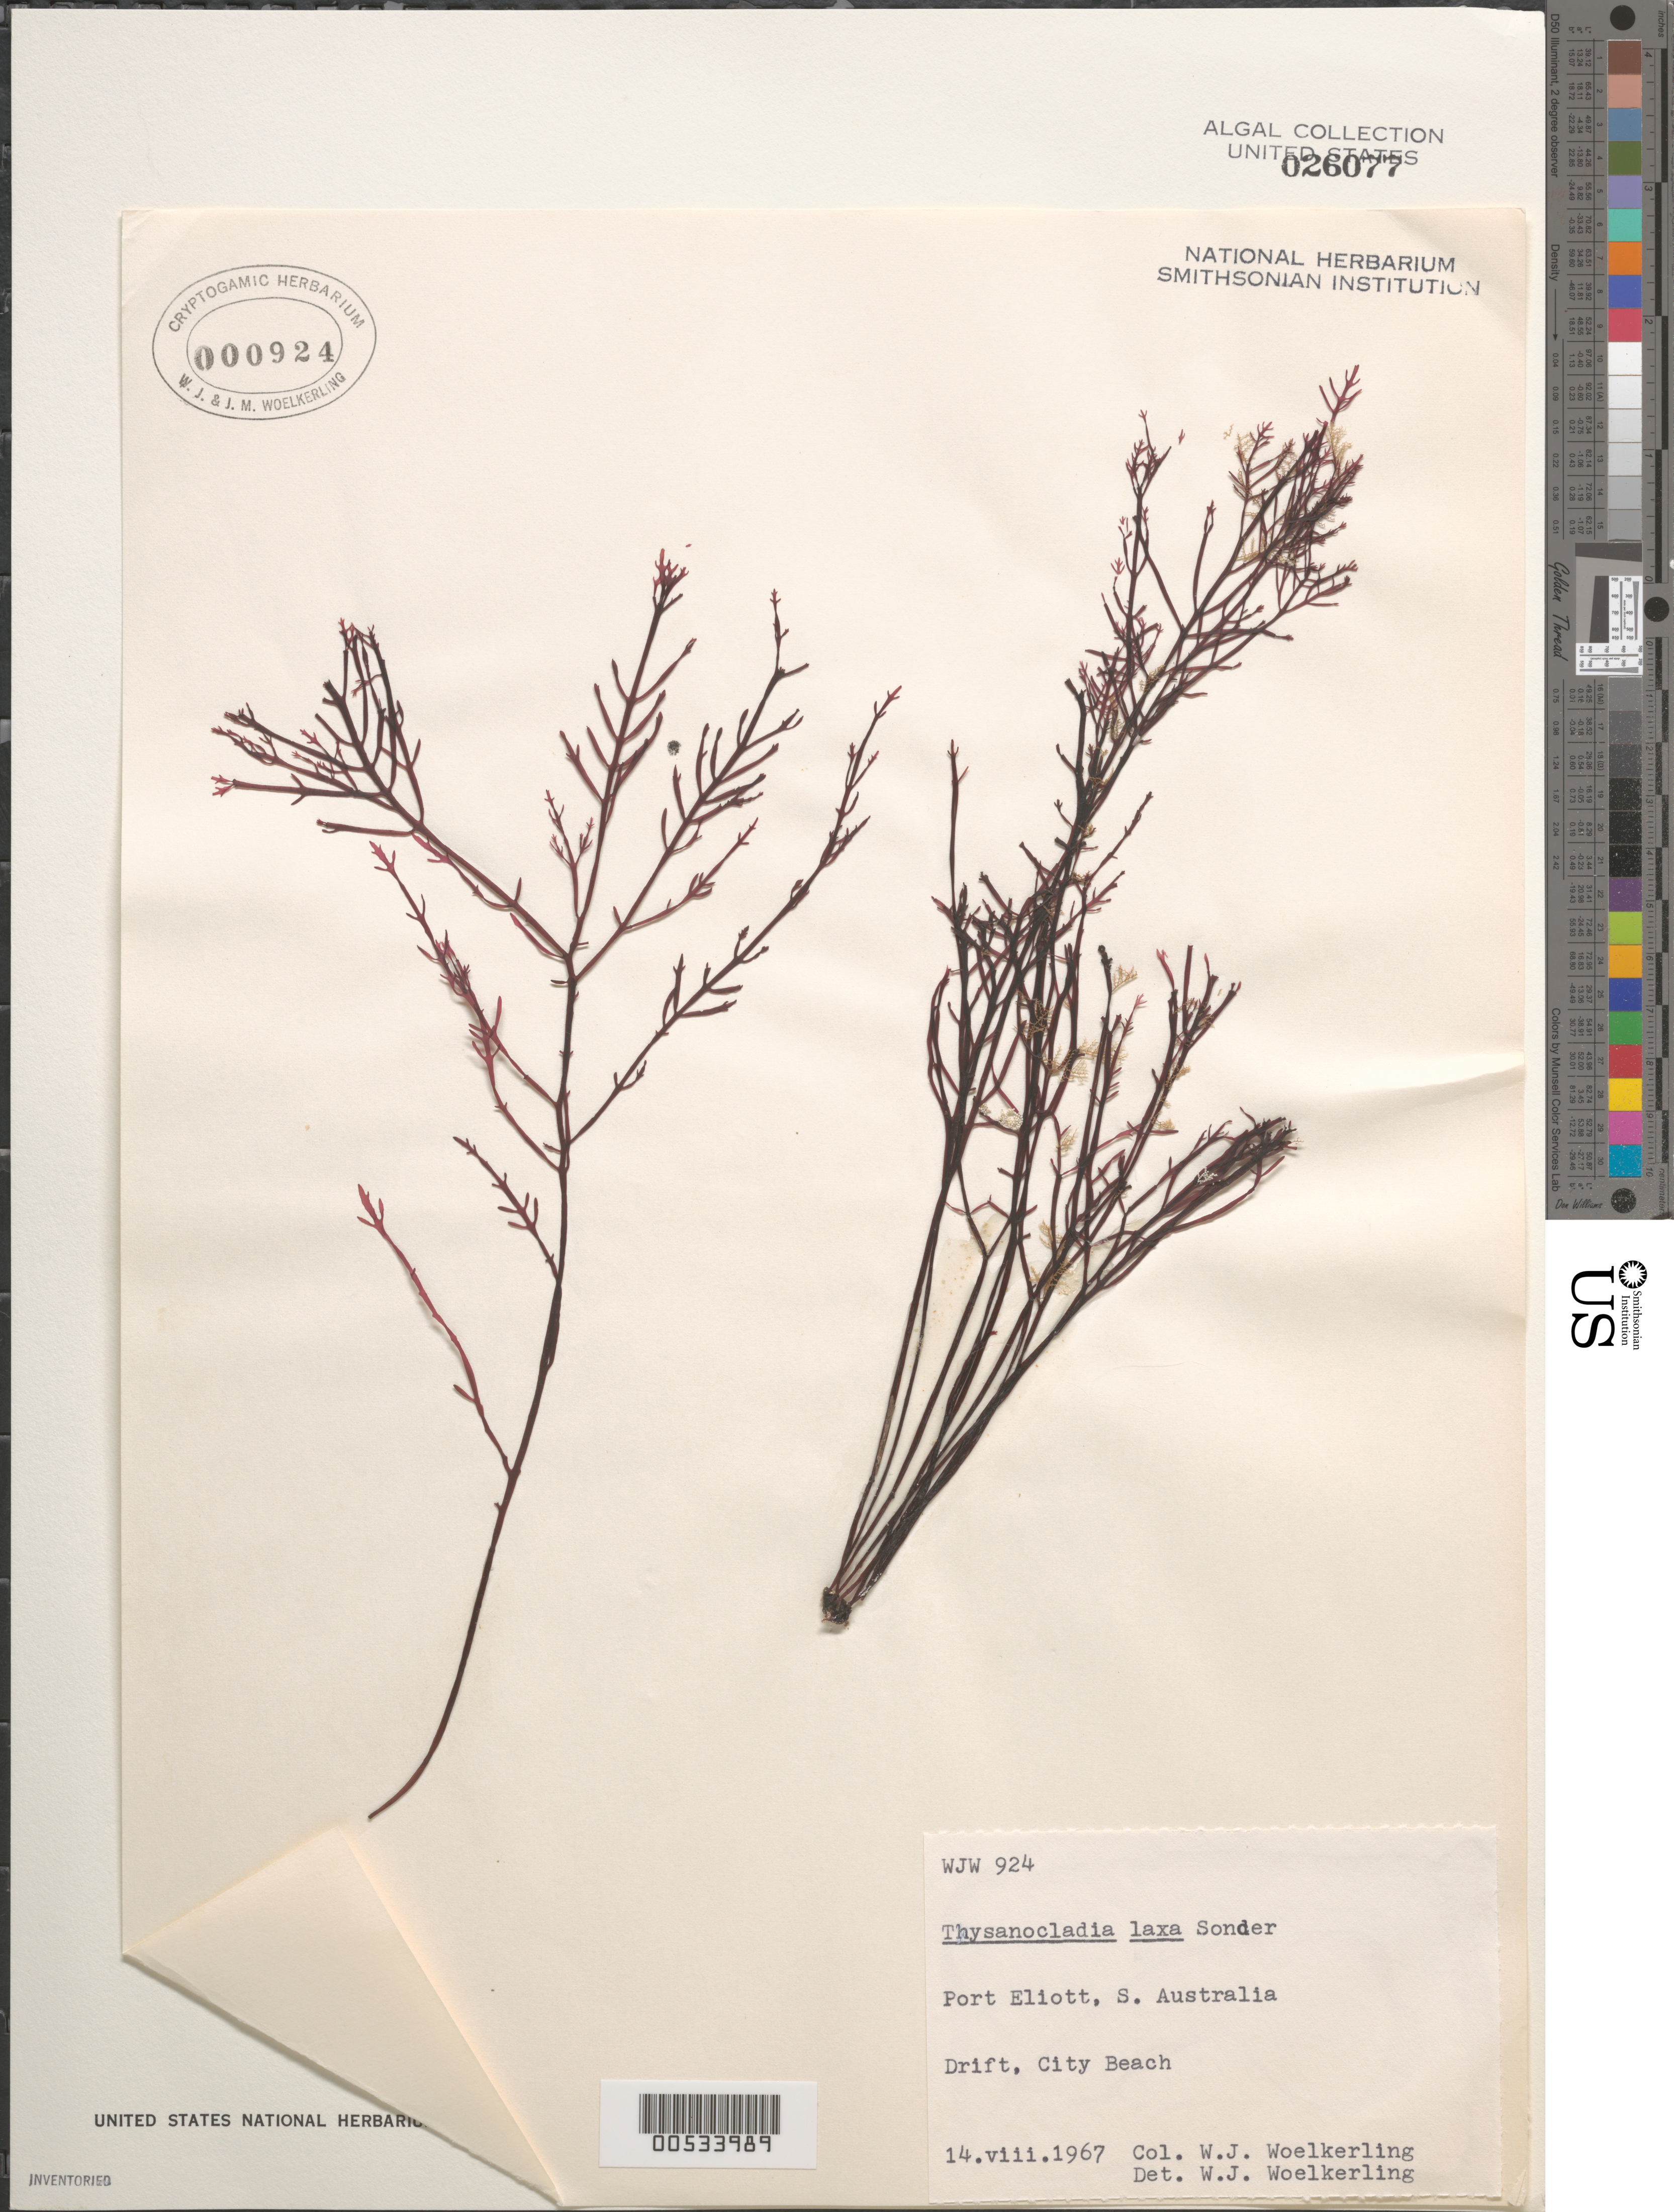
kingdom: Plantae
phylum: Rhodophyta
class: Florideophyceae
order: Gigartinales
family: Solieriaceae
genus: Callophycus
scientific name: Callophycus laxus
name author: (O.G. Sond.) P.C. Silva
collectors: W. Woelkerling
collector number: WJW 924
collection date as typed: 14 Aug 1967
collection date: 1967-08-14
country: Australia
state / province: South Australia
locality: Port Elliot, City Beach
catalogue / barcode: US 26077